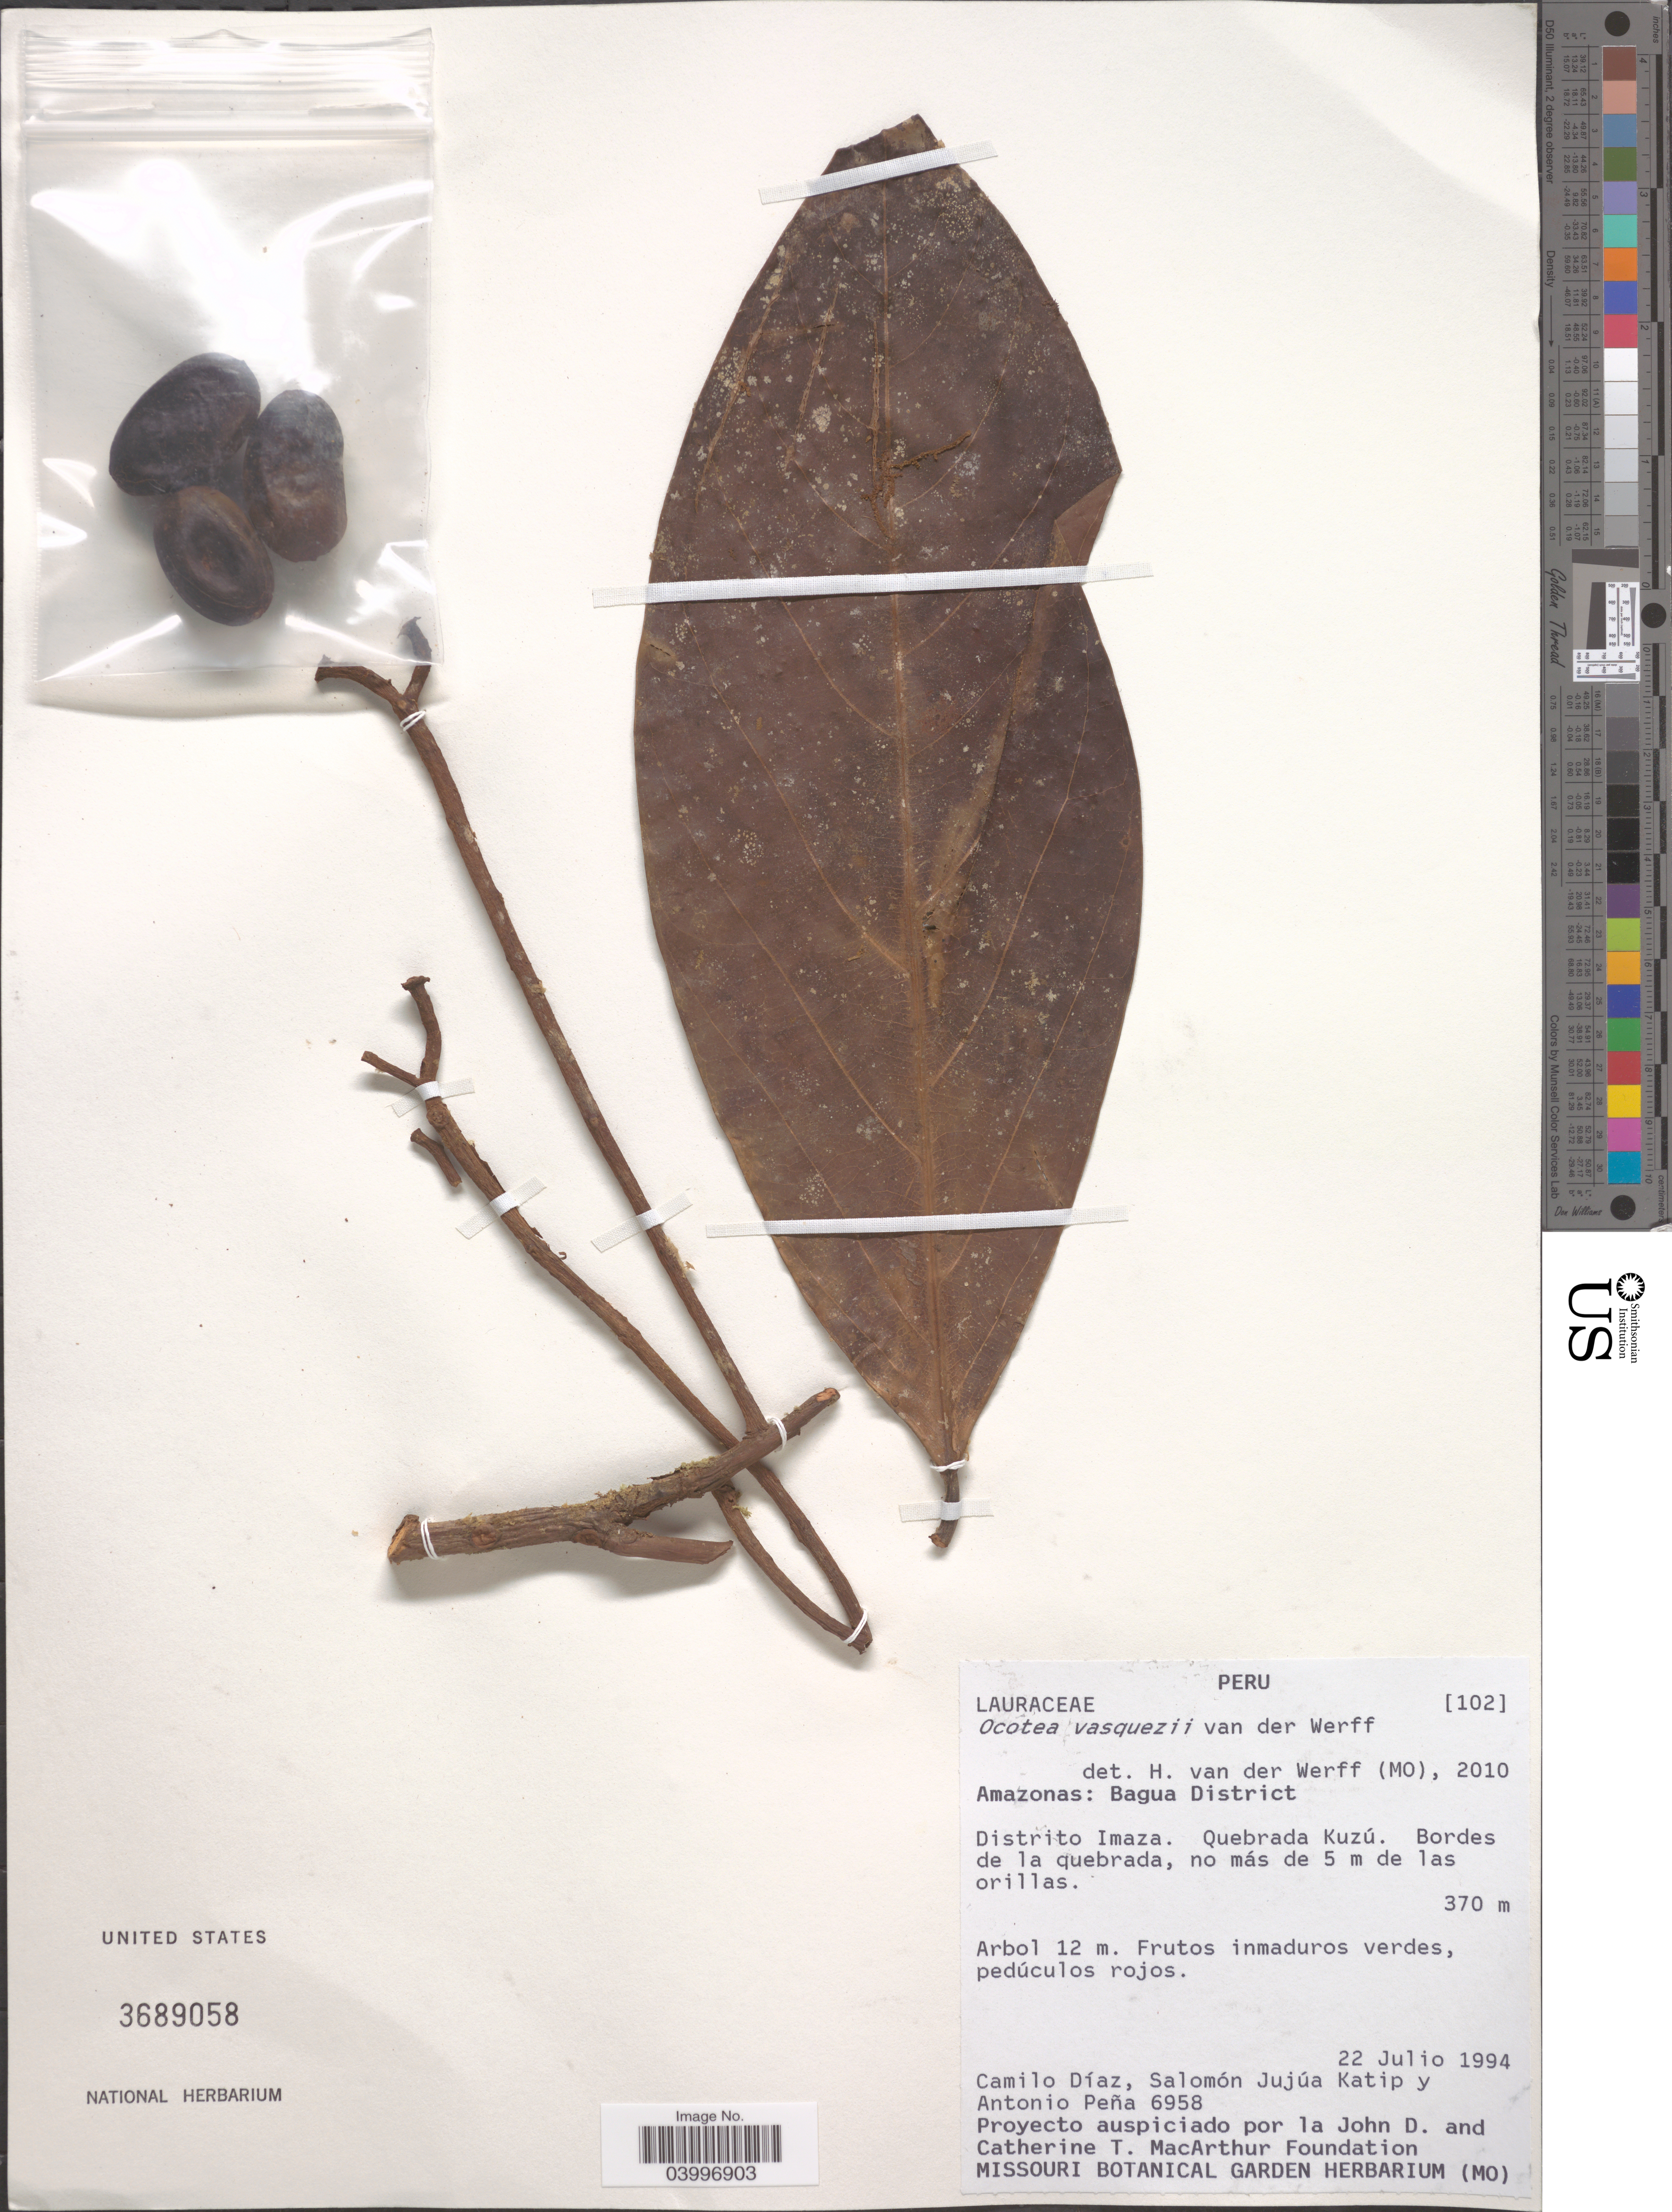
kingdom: Plantae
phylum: Tracheophyta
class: Magnoliopsida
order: Laurales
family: Lauraceae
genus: Ocotea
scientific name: Ocotea vasquezii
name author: van der Werff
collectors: C. Díaz, S. Jujúa Katip & A. Pena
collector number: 6958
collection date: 1994-07-22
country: Peru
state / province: Amazonas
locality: Bagua District. Distrito Imaza. Quebrada Kuzú. Bordes de la quebrada, no más de 5 m de las orillas.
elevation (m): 370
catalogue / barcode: US 3689058